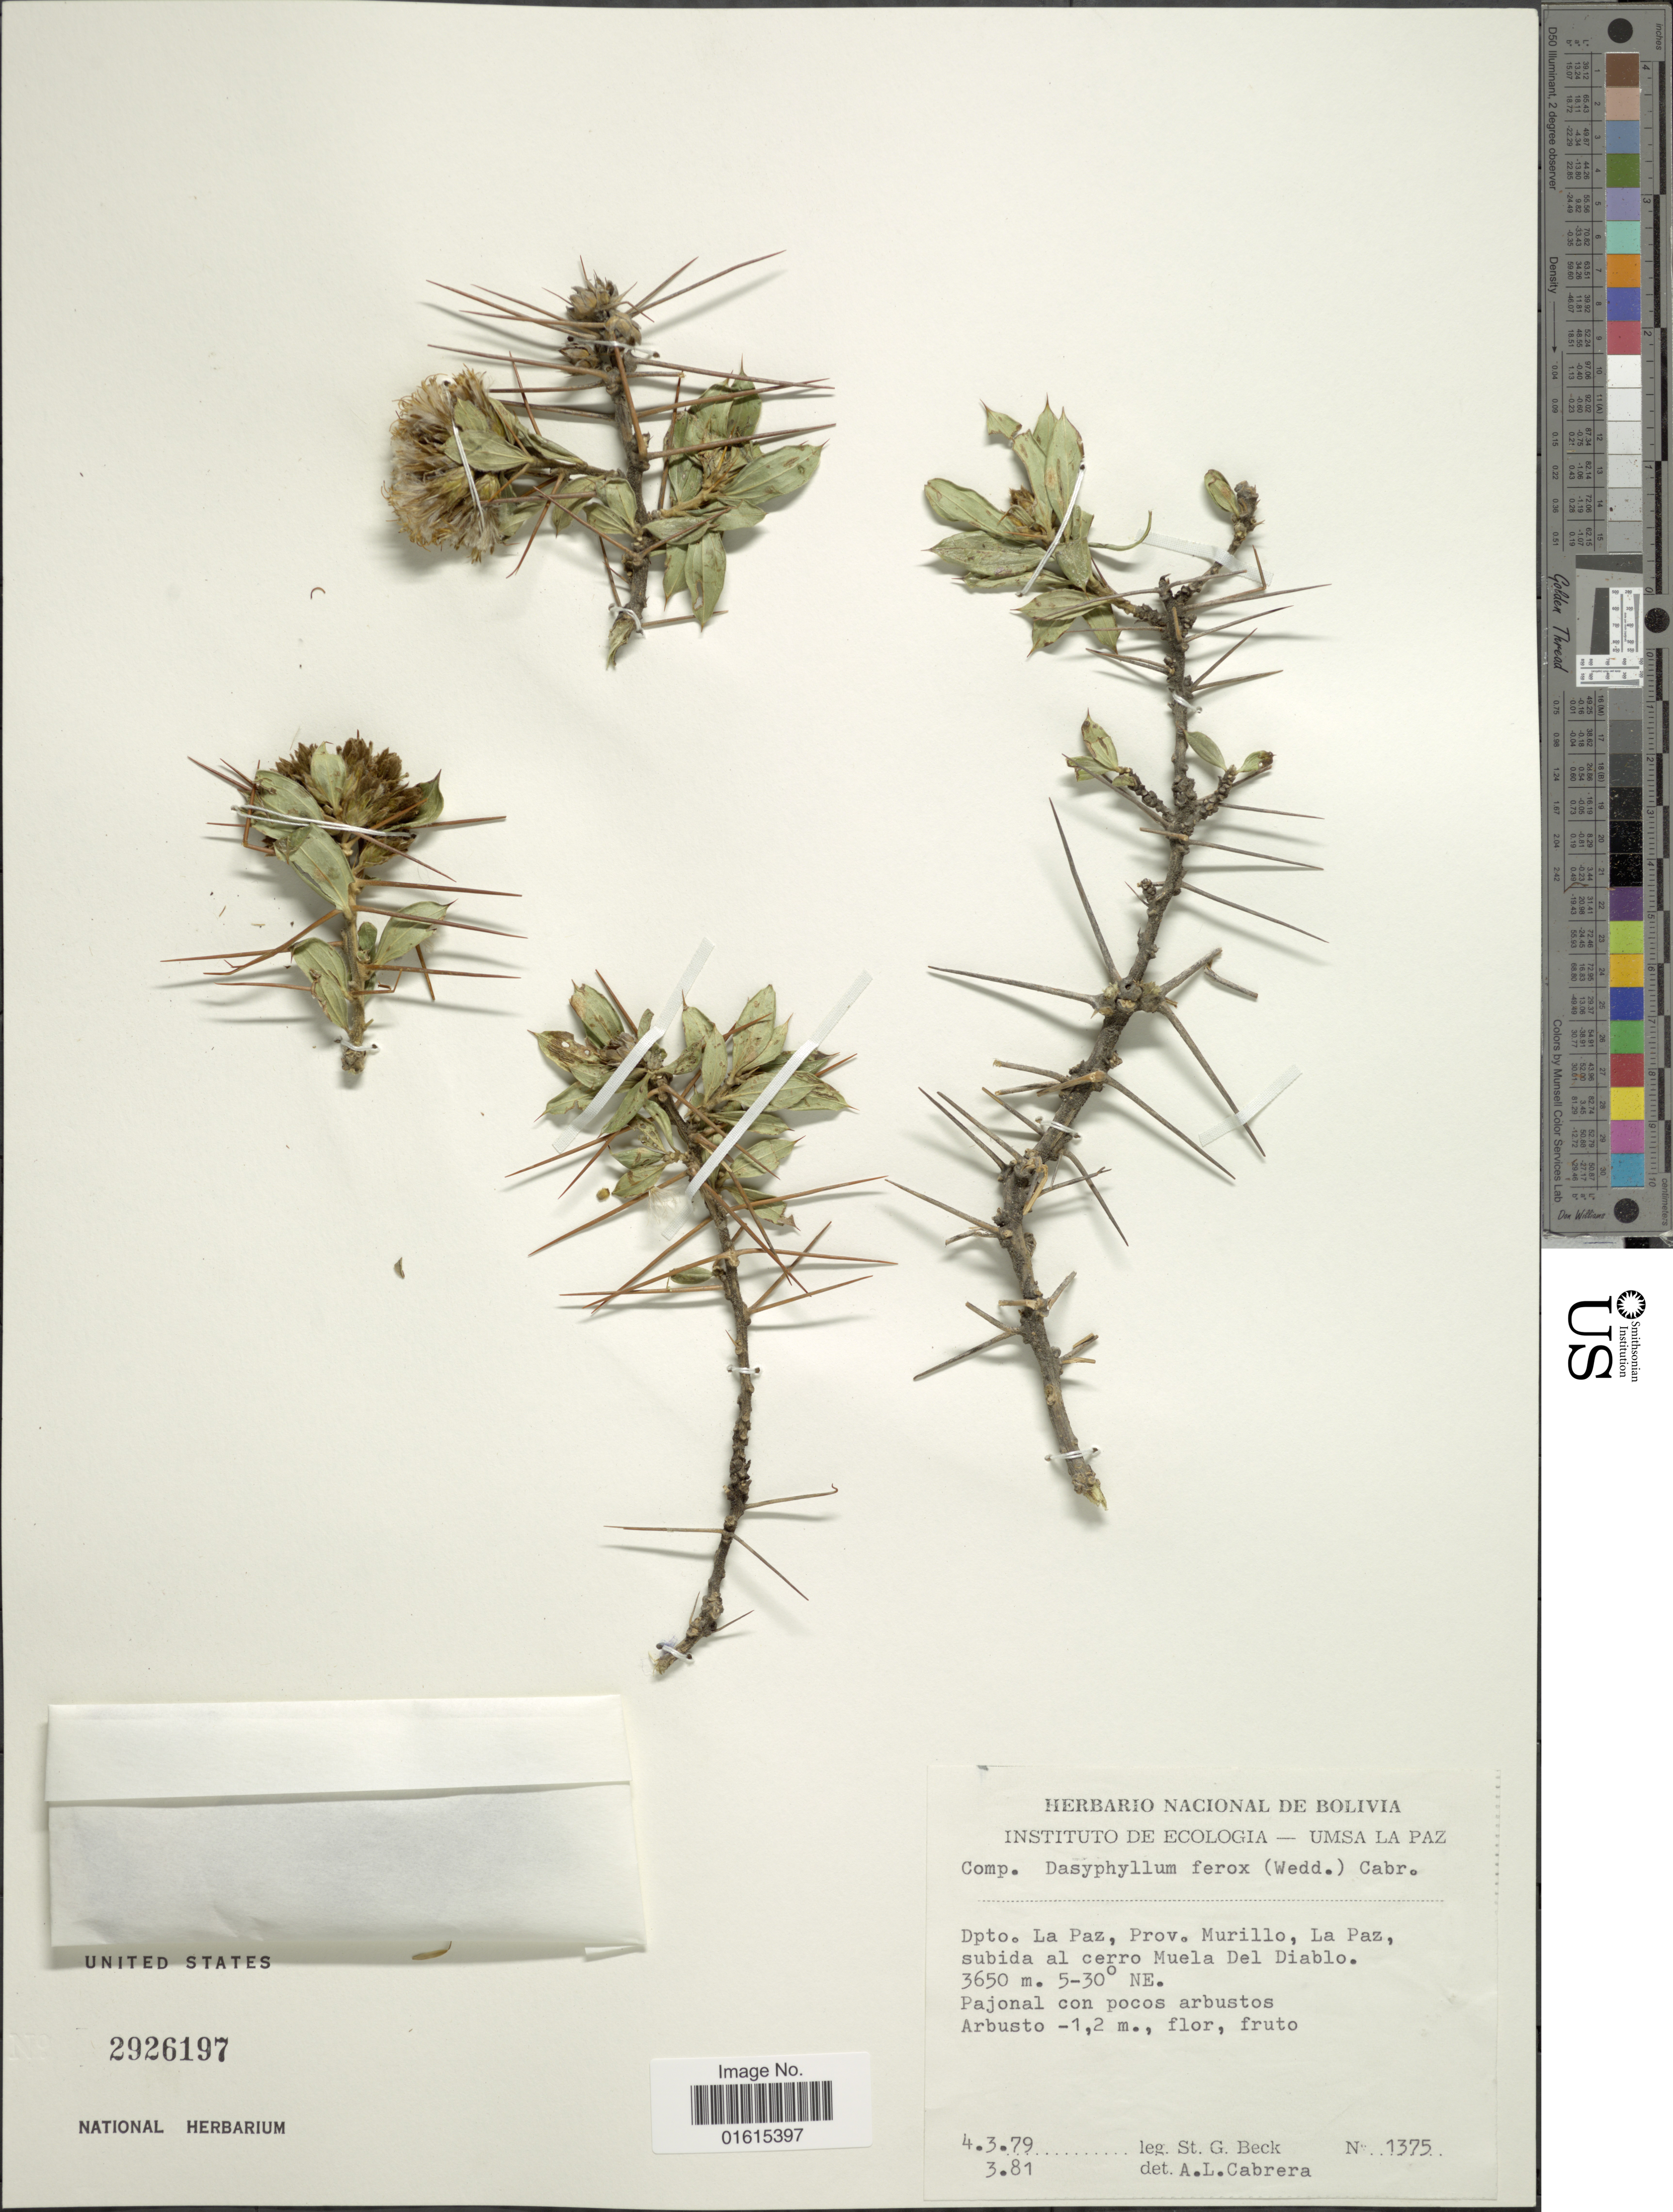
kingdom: Plantae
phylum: Tracheophyta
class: Magnoliopsida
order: Asterales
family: Asteraceae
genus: Dasyphyllum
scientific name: Dasyphyllum ferox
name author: (Wedd.) Cabrera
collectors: S. G. Beck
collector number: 1375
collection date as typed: Transcribed d/m/y: 4/3/79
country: Bolivia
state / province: La Paz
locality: Dpto. La Paz, Prov. Murillo, La Paz, subida al cerro Muela Del Diablo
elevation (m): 3650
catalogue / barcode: US 2926197